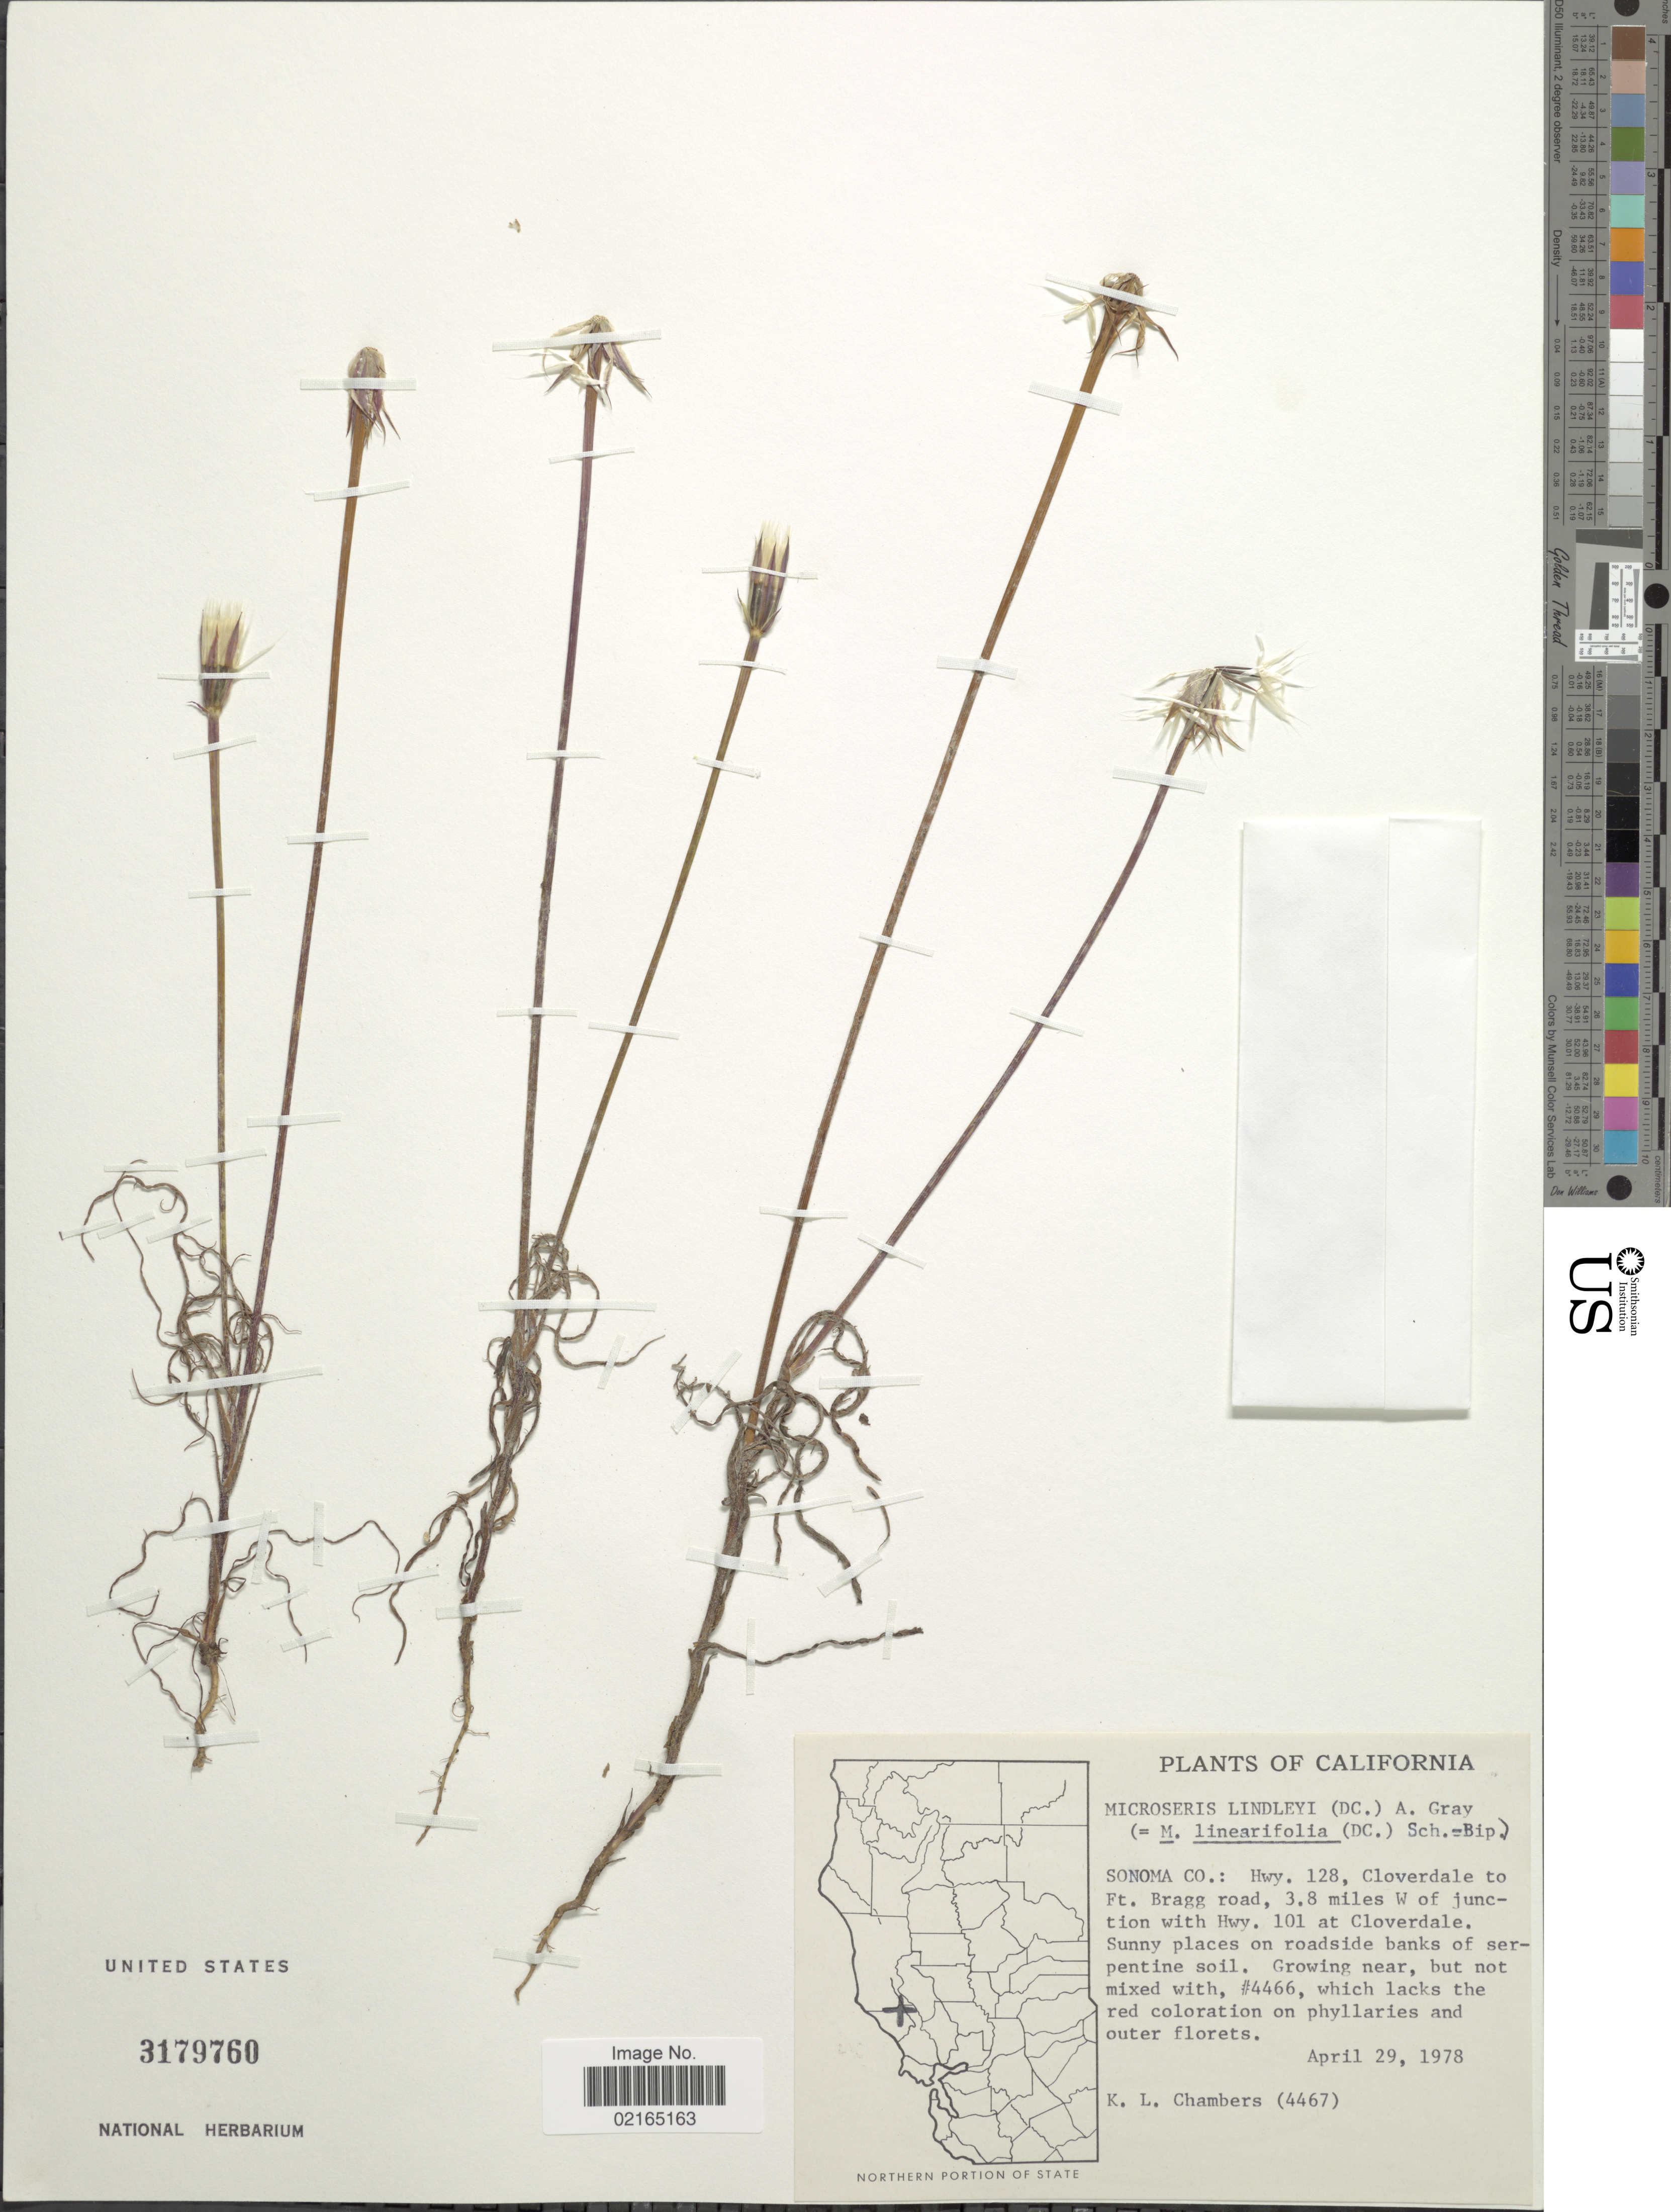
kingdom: Plantae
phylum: Tracheophyta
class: Magnoliopsida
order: Asterales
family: Asteraceae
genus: Uropappus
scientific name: Uropappus lindleyi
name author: (DC.) Nutt.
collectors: K. Chambers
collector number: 4467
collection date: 1978-04-29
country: United States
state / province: California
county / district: Sonoma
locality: Sonoma Co.: Hwy. 128, Cloverdale to Ft. Bragg road, 3.8 miles W of junction with Hwy. 101 at Cloverdale, sunny places on roadside banks.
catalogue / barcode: US 3179760